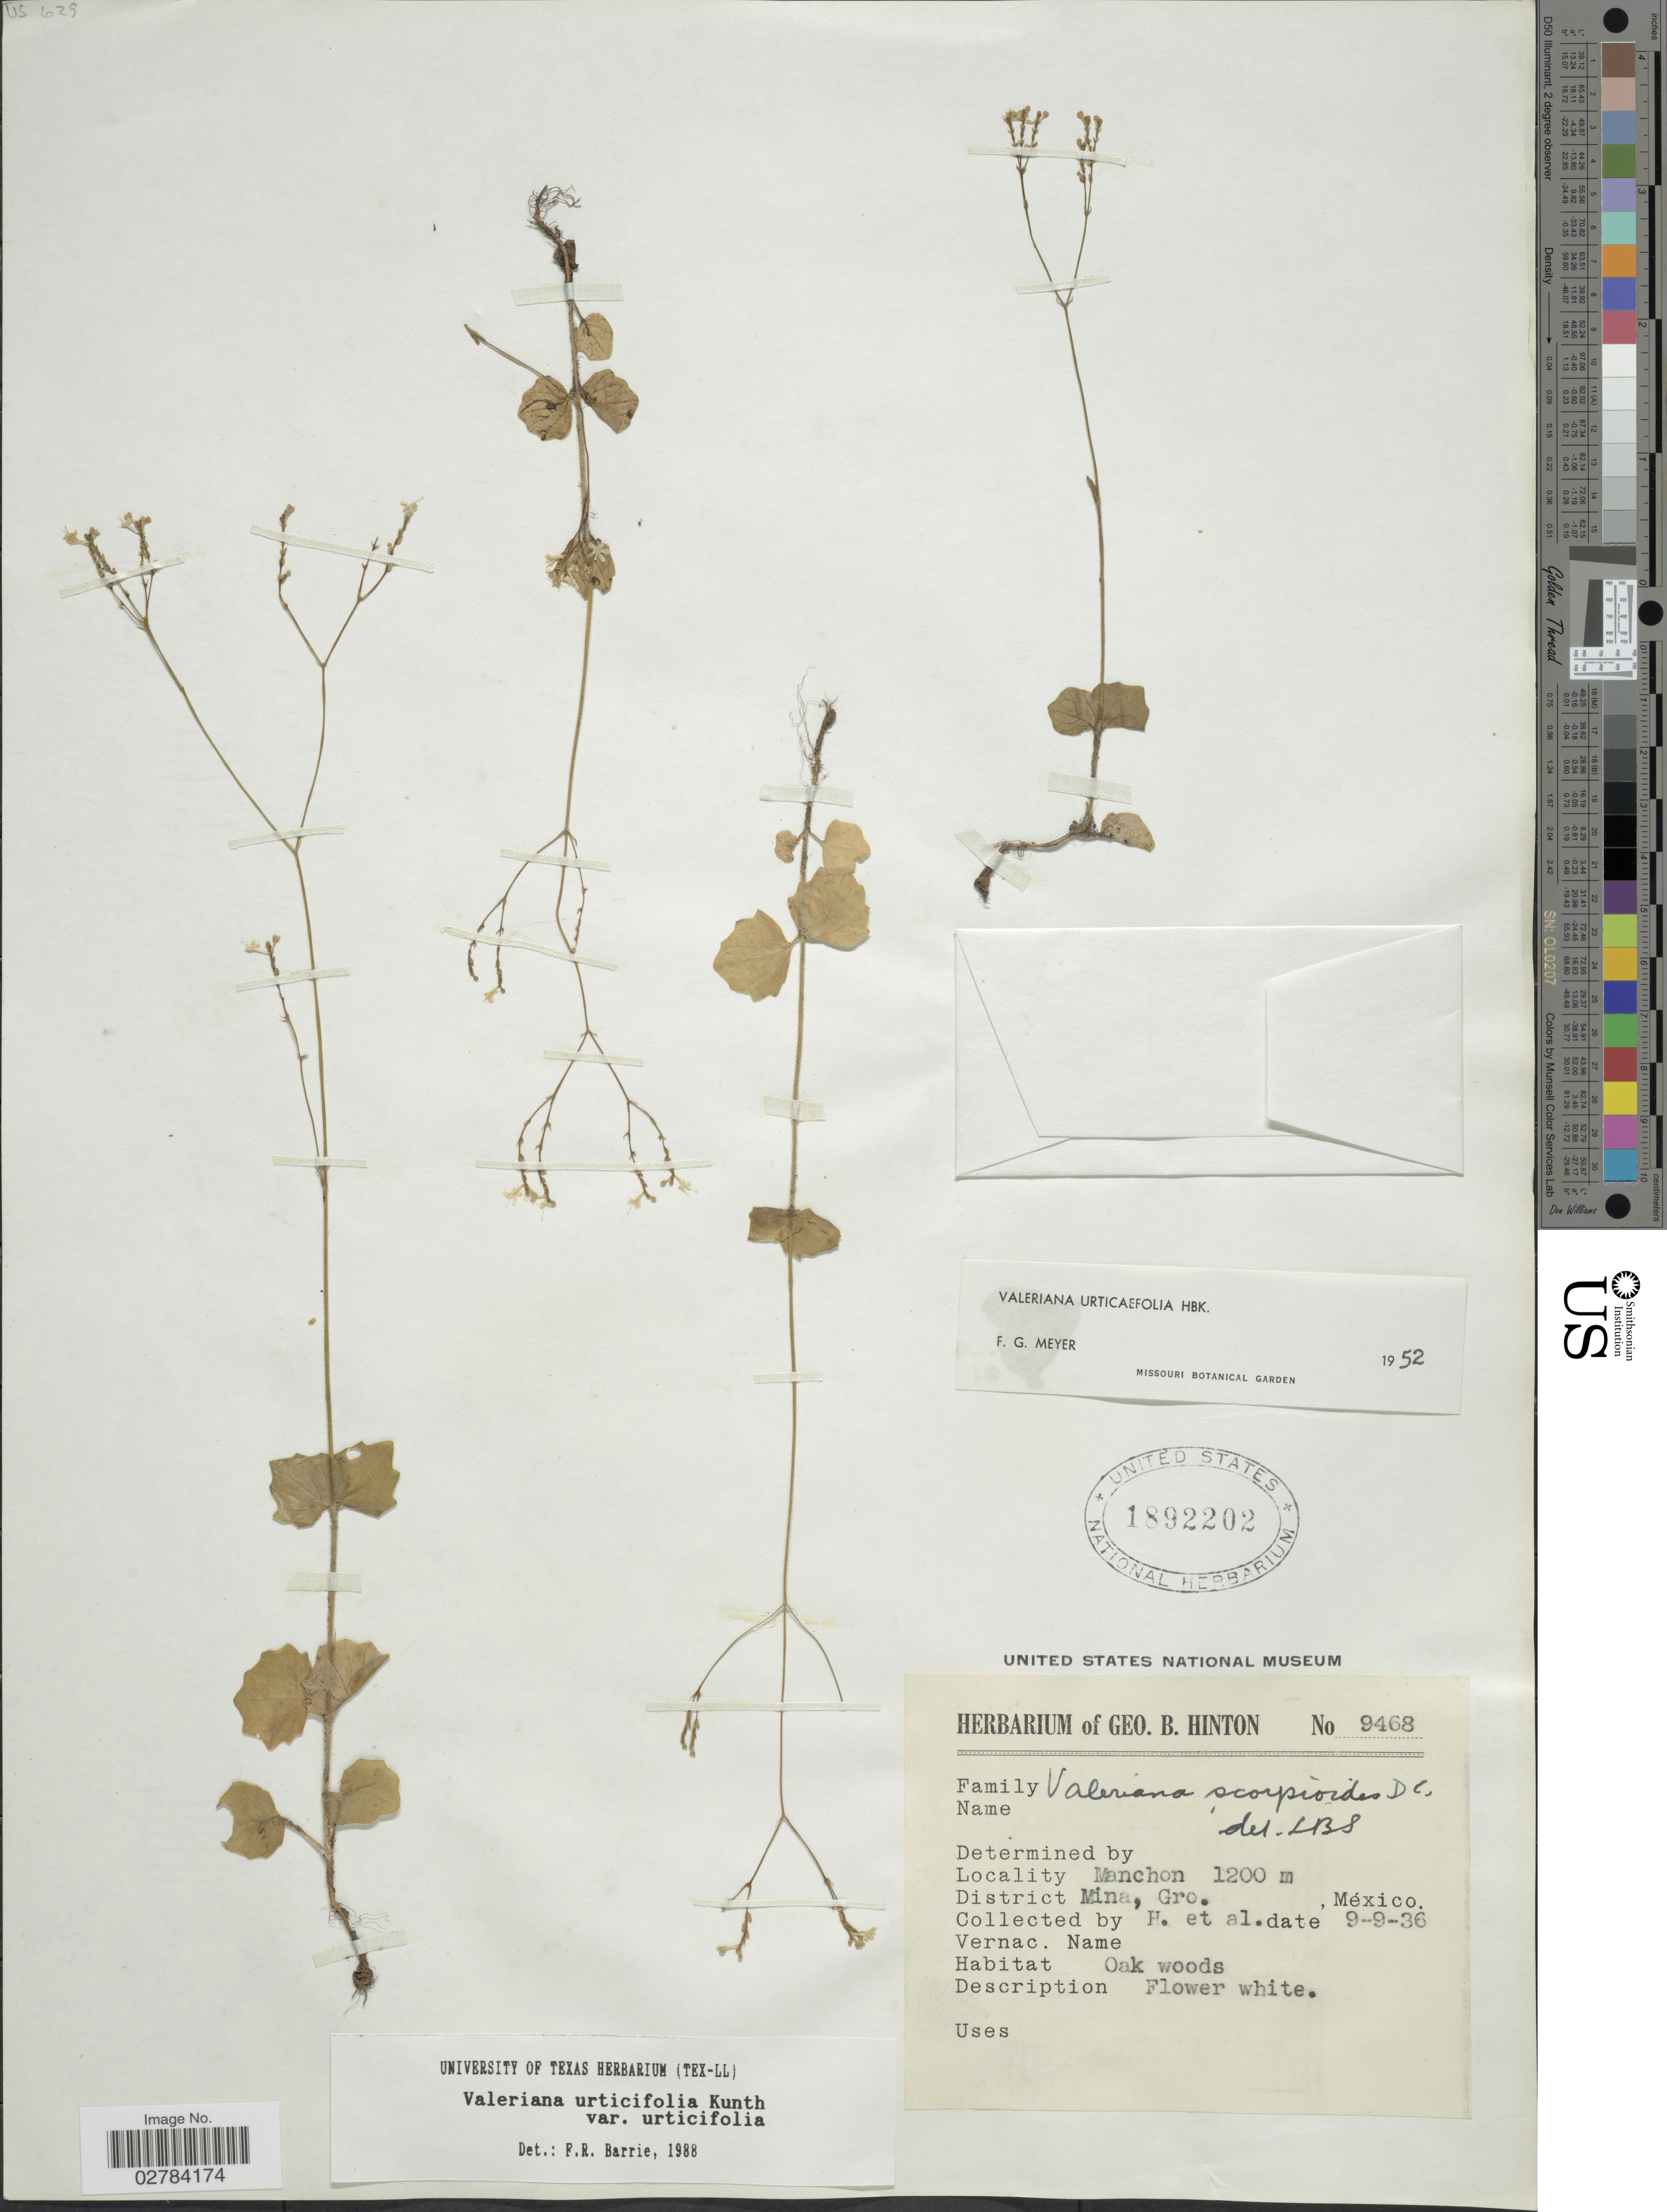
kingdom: Plantae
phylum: Tracheophyta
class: Magnoliopsida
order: Dipsacales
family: Caprifoliaceae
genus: Valeriana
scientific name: Valeriana urticifolia var. urticifolia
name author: Kunth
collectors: G. B. Hinton & et al.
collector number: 9468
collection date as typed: Transcribed d/m/y: 9/9/36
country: Mexico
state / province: Guerrero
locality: Manchon, District Mina.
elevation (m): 1200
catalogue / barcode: US 1892202